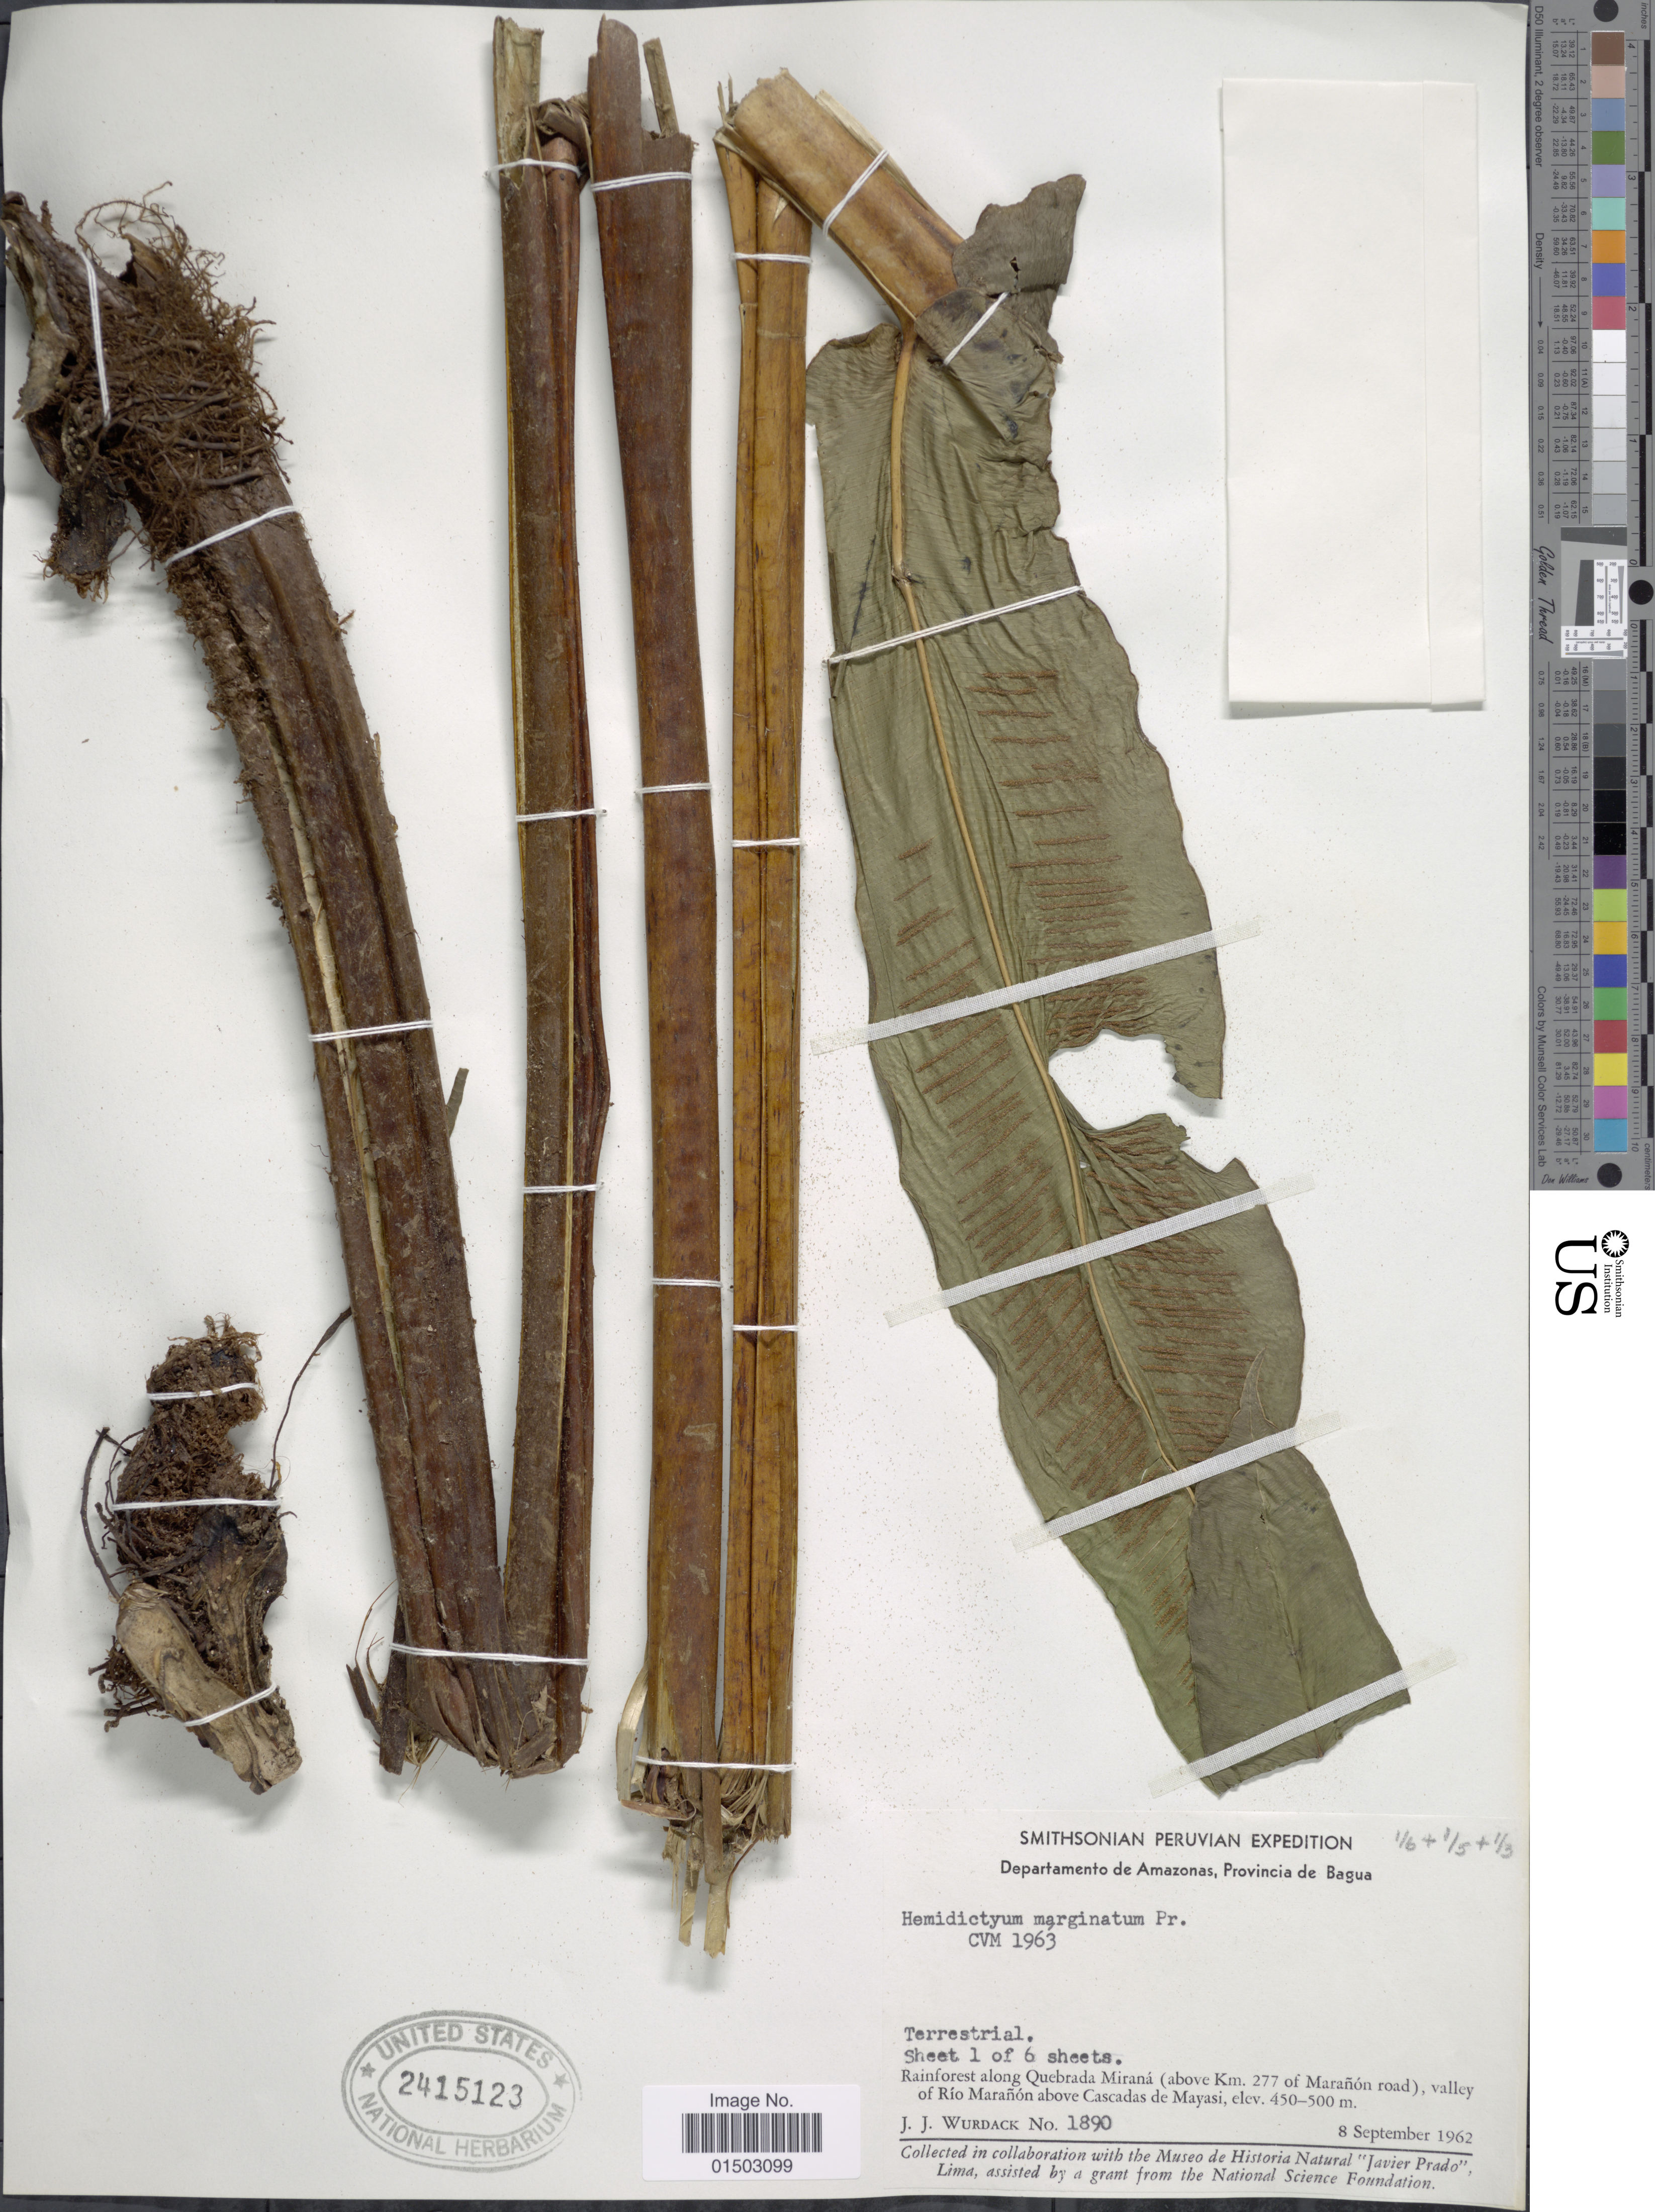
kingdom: Plantae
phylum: Tracheophyta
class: Polypodiopsida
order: Polypodiales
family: Hemidictyaceae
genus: Hemidictyum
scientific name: Hemidictyum marginatum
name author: (L.) C. Presl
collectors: J. J. Wurdack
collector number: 1890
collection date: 1962-09-08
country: Peru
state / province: Amazonas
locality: Depatamento de Amazonas, Provincia de Bagua. Rainforest along Quebrada Mirana (above Km. 277 of Maranin road), valley of Rio Maranon above Cascades de Mayasi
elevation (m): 450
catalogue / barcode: US 2415123